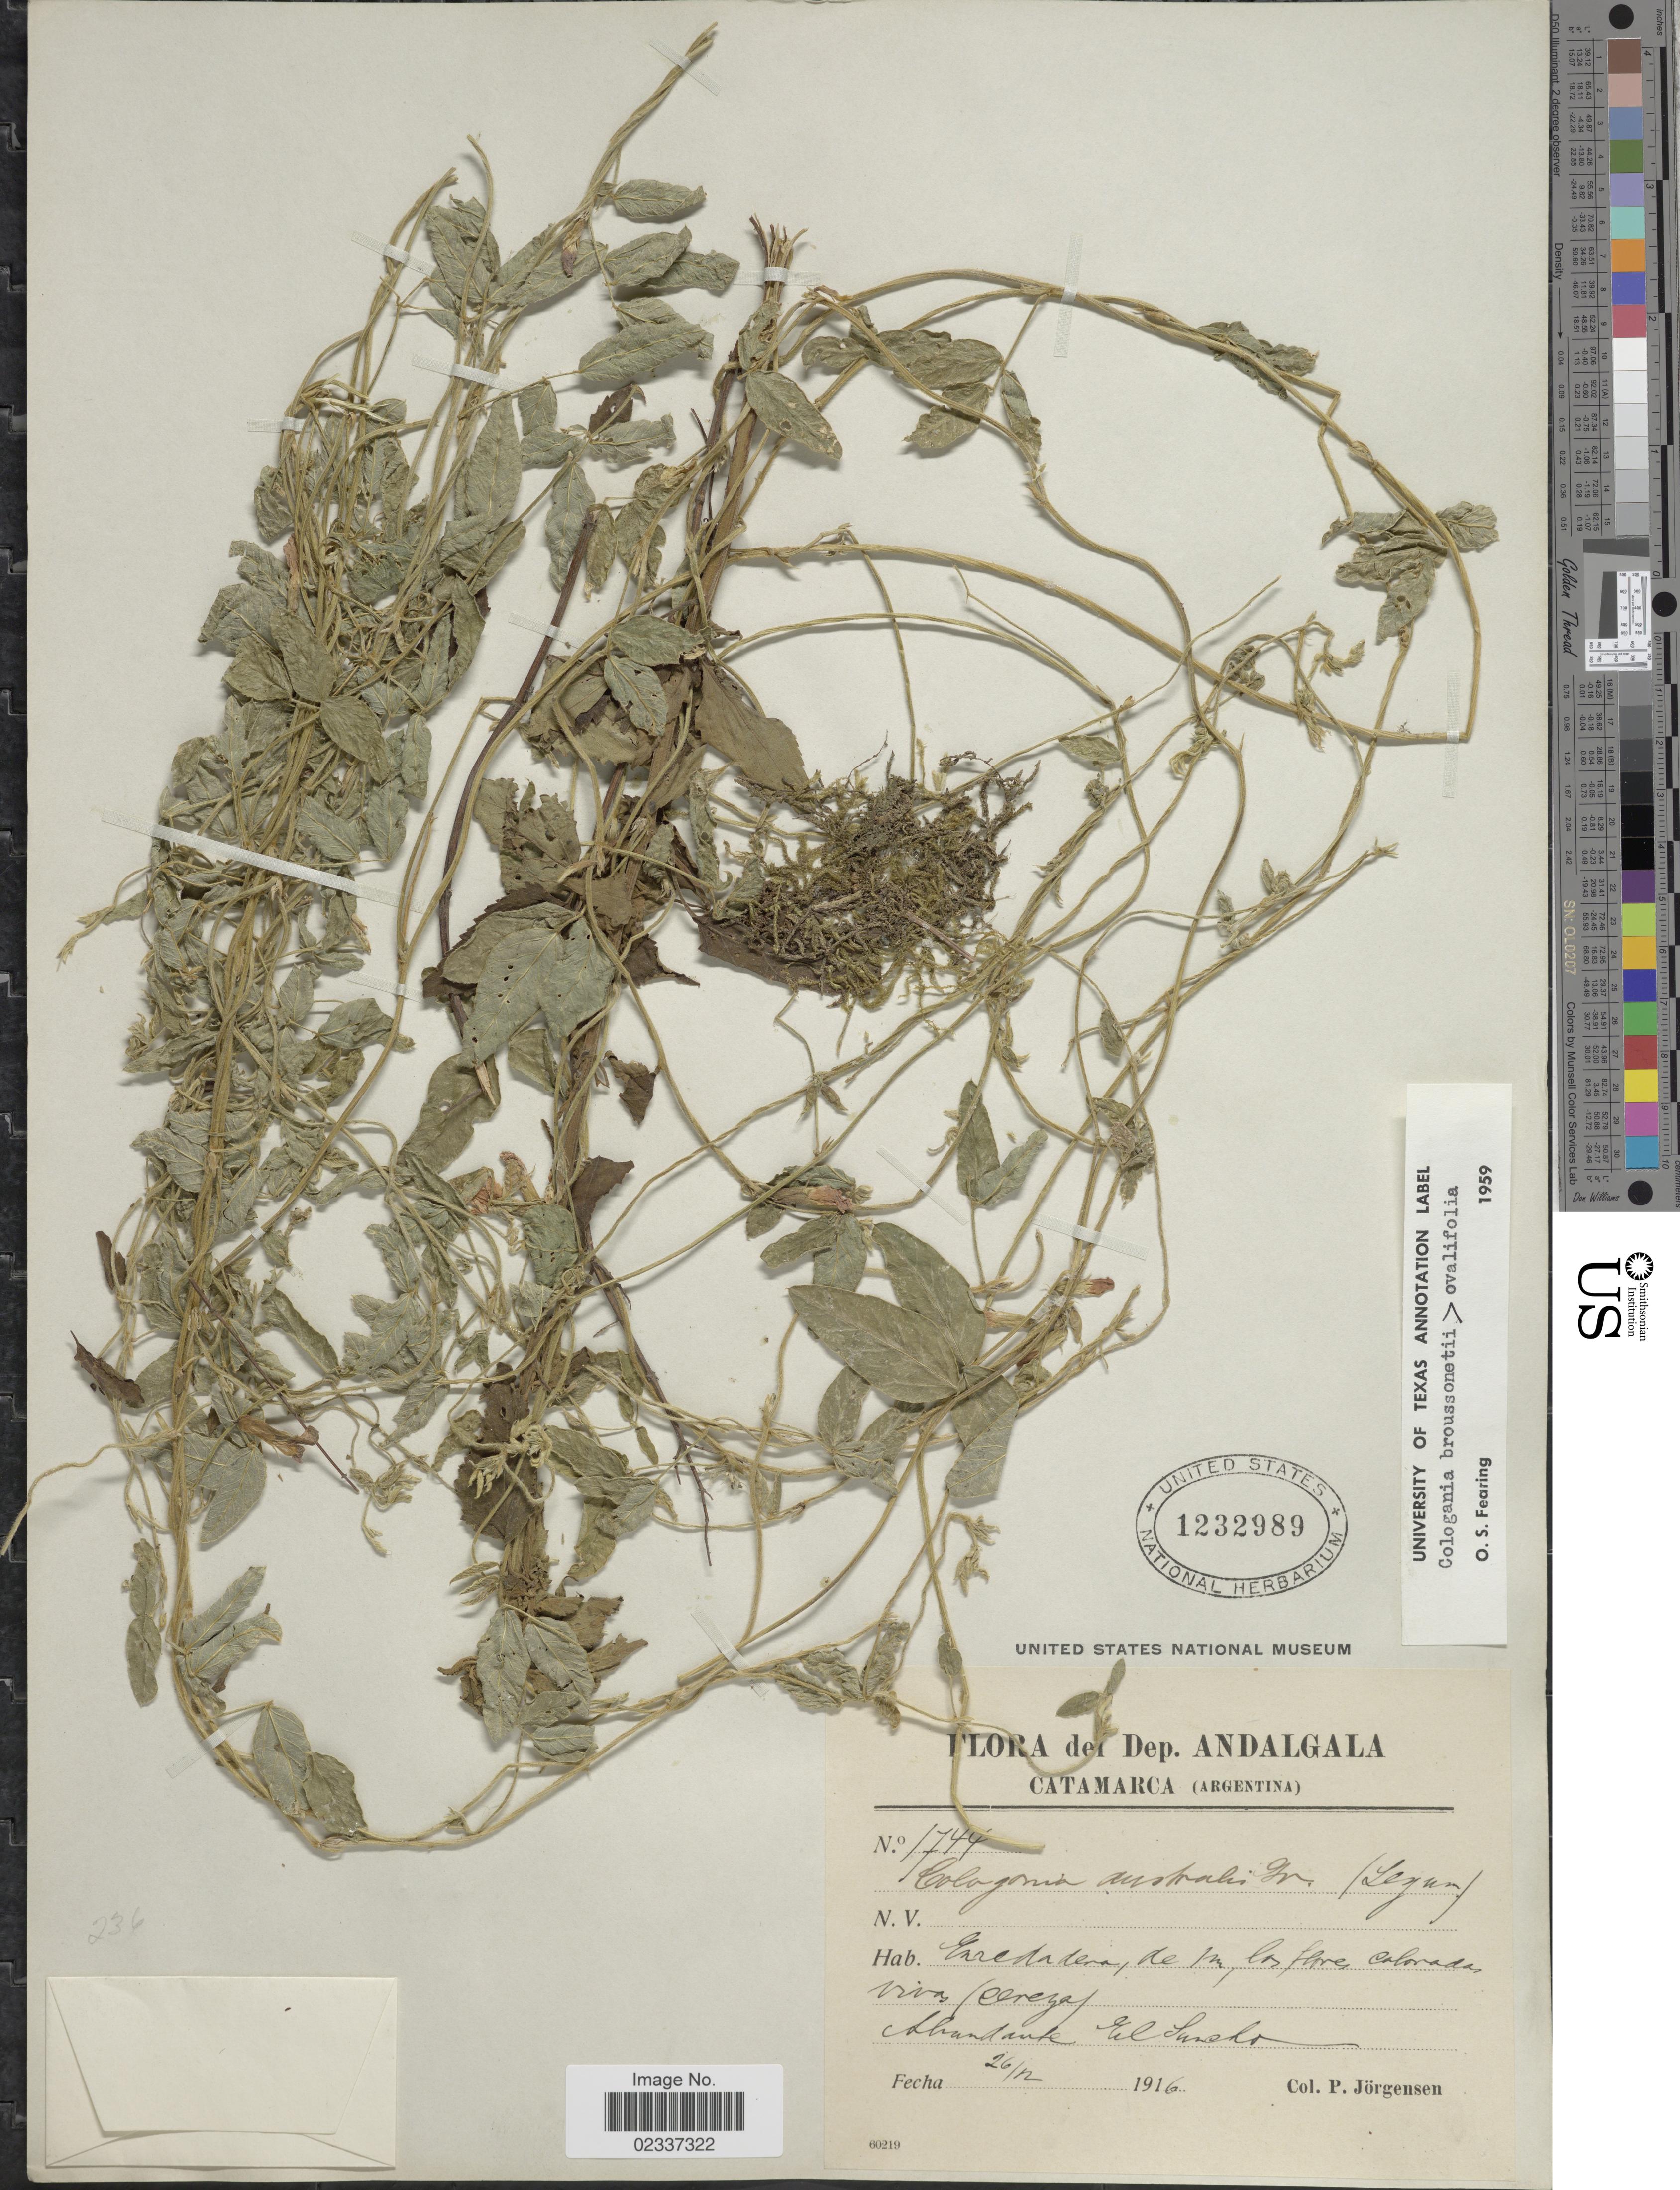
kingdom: Plantae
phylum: Tracheophyta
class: Magnoliopsida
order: Fabales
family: Fabaceae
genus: Cologania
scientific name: Cologania broussonetii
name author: (Balb.) DC.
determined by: Fearing, O. S.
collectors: P. Jörgensen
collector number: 1744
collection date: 1916-12-26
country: Argentina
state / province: Catamarca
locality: Dep. Andalgalia, Catamarca, Abundant El Suncho.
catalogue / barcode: US 1232989